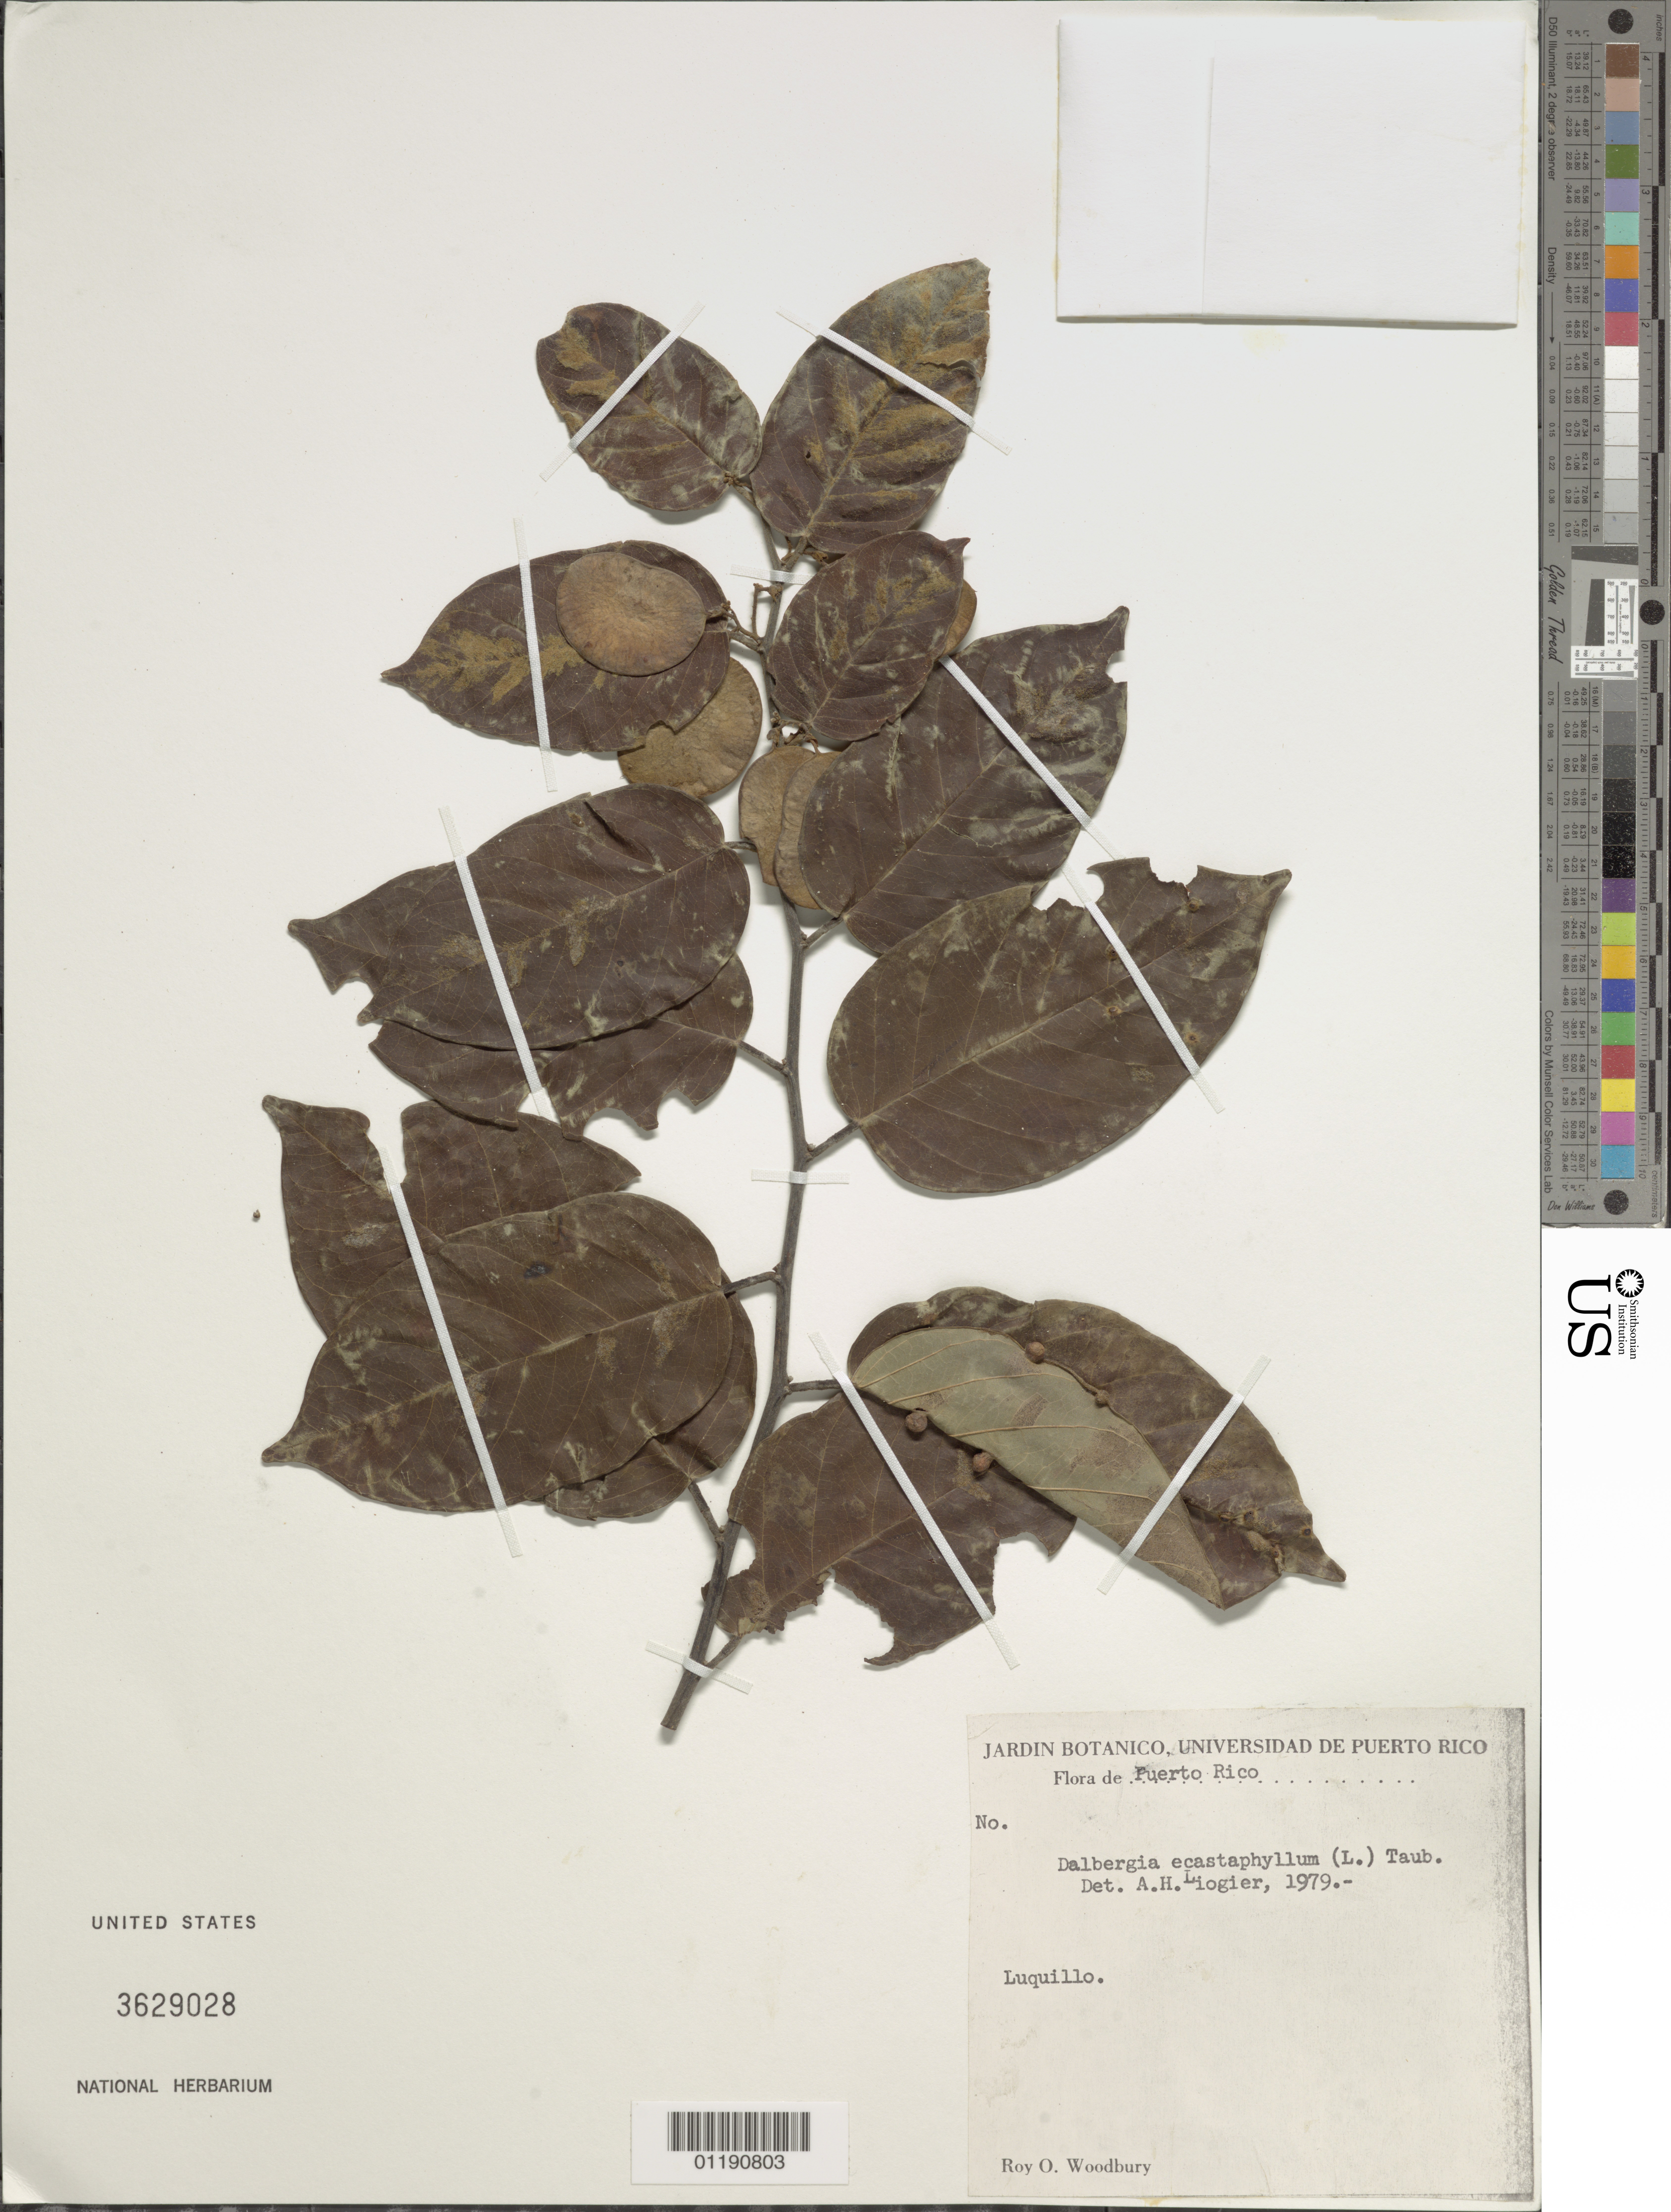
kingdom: Plantae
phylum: Tracheophyta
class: Magnoliopsida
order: Fabales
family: Fabaceae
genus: Dalbergia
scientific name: Dalbergia hecastophyllum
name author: (L.) Taub.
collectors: R. O. Woodbury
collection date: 1979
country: Puerto Rico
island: Puerto Rico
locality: Luquillo.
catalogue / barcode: US 3629028